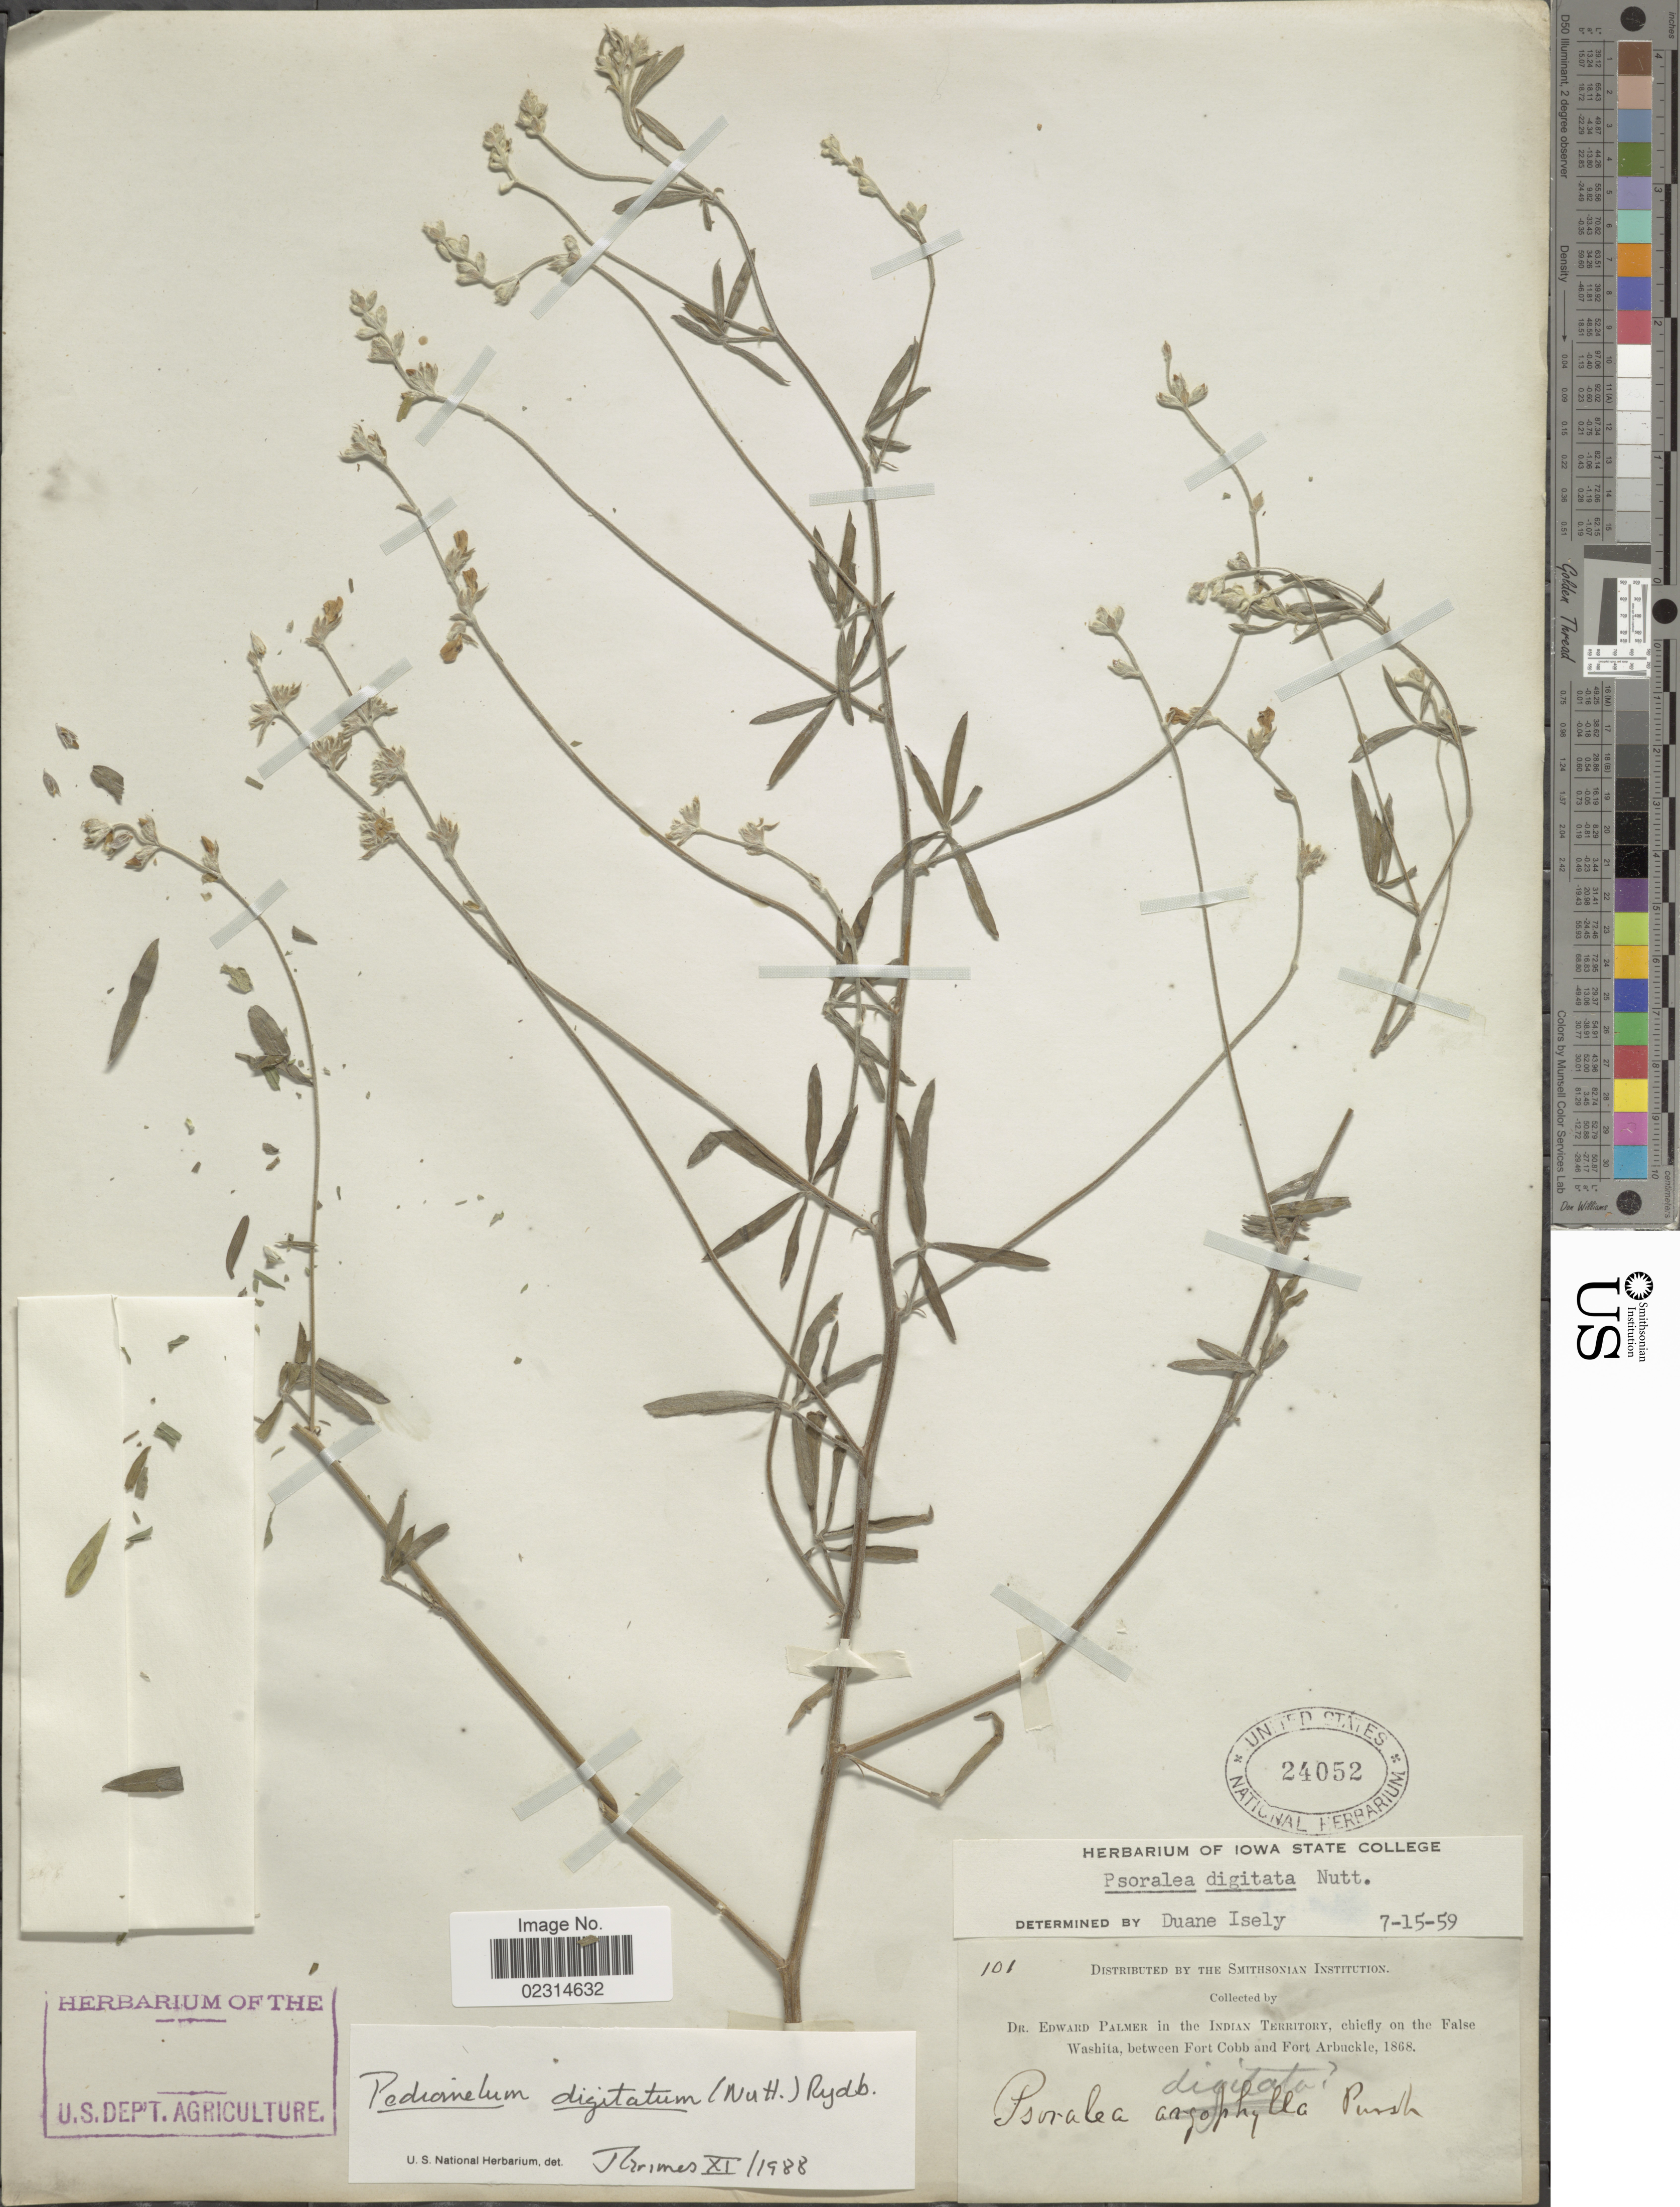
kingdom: Plantae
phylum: Tracheophyta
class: Magnoliopsida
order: Fabales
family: Fabaceae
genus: Pediomelum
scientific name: Pediomelum digitatum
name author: (Nutt. ex Torr. & A. Gray) Isely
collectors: E. Palmer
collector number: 101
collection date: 1868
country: United States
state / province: Oklahoma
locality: In the Indian Territory, chiefly on the False Washita, between Fort Cobb and Fort Arbuckle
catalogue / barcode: US 24052